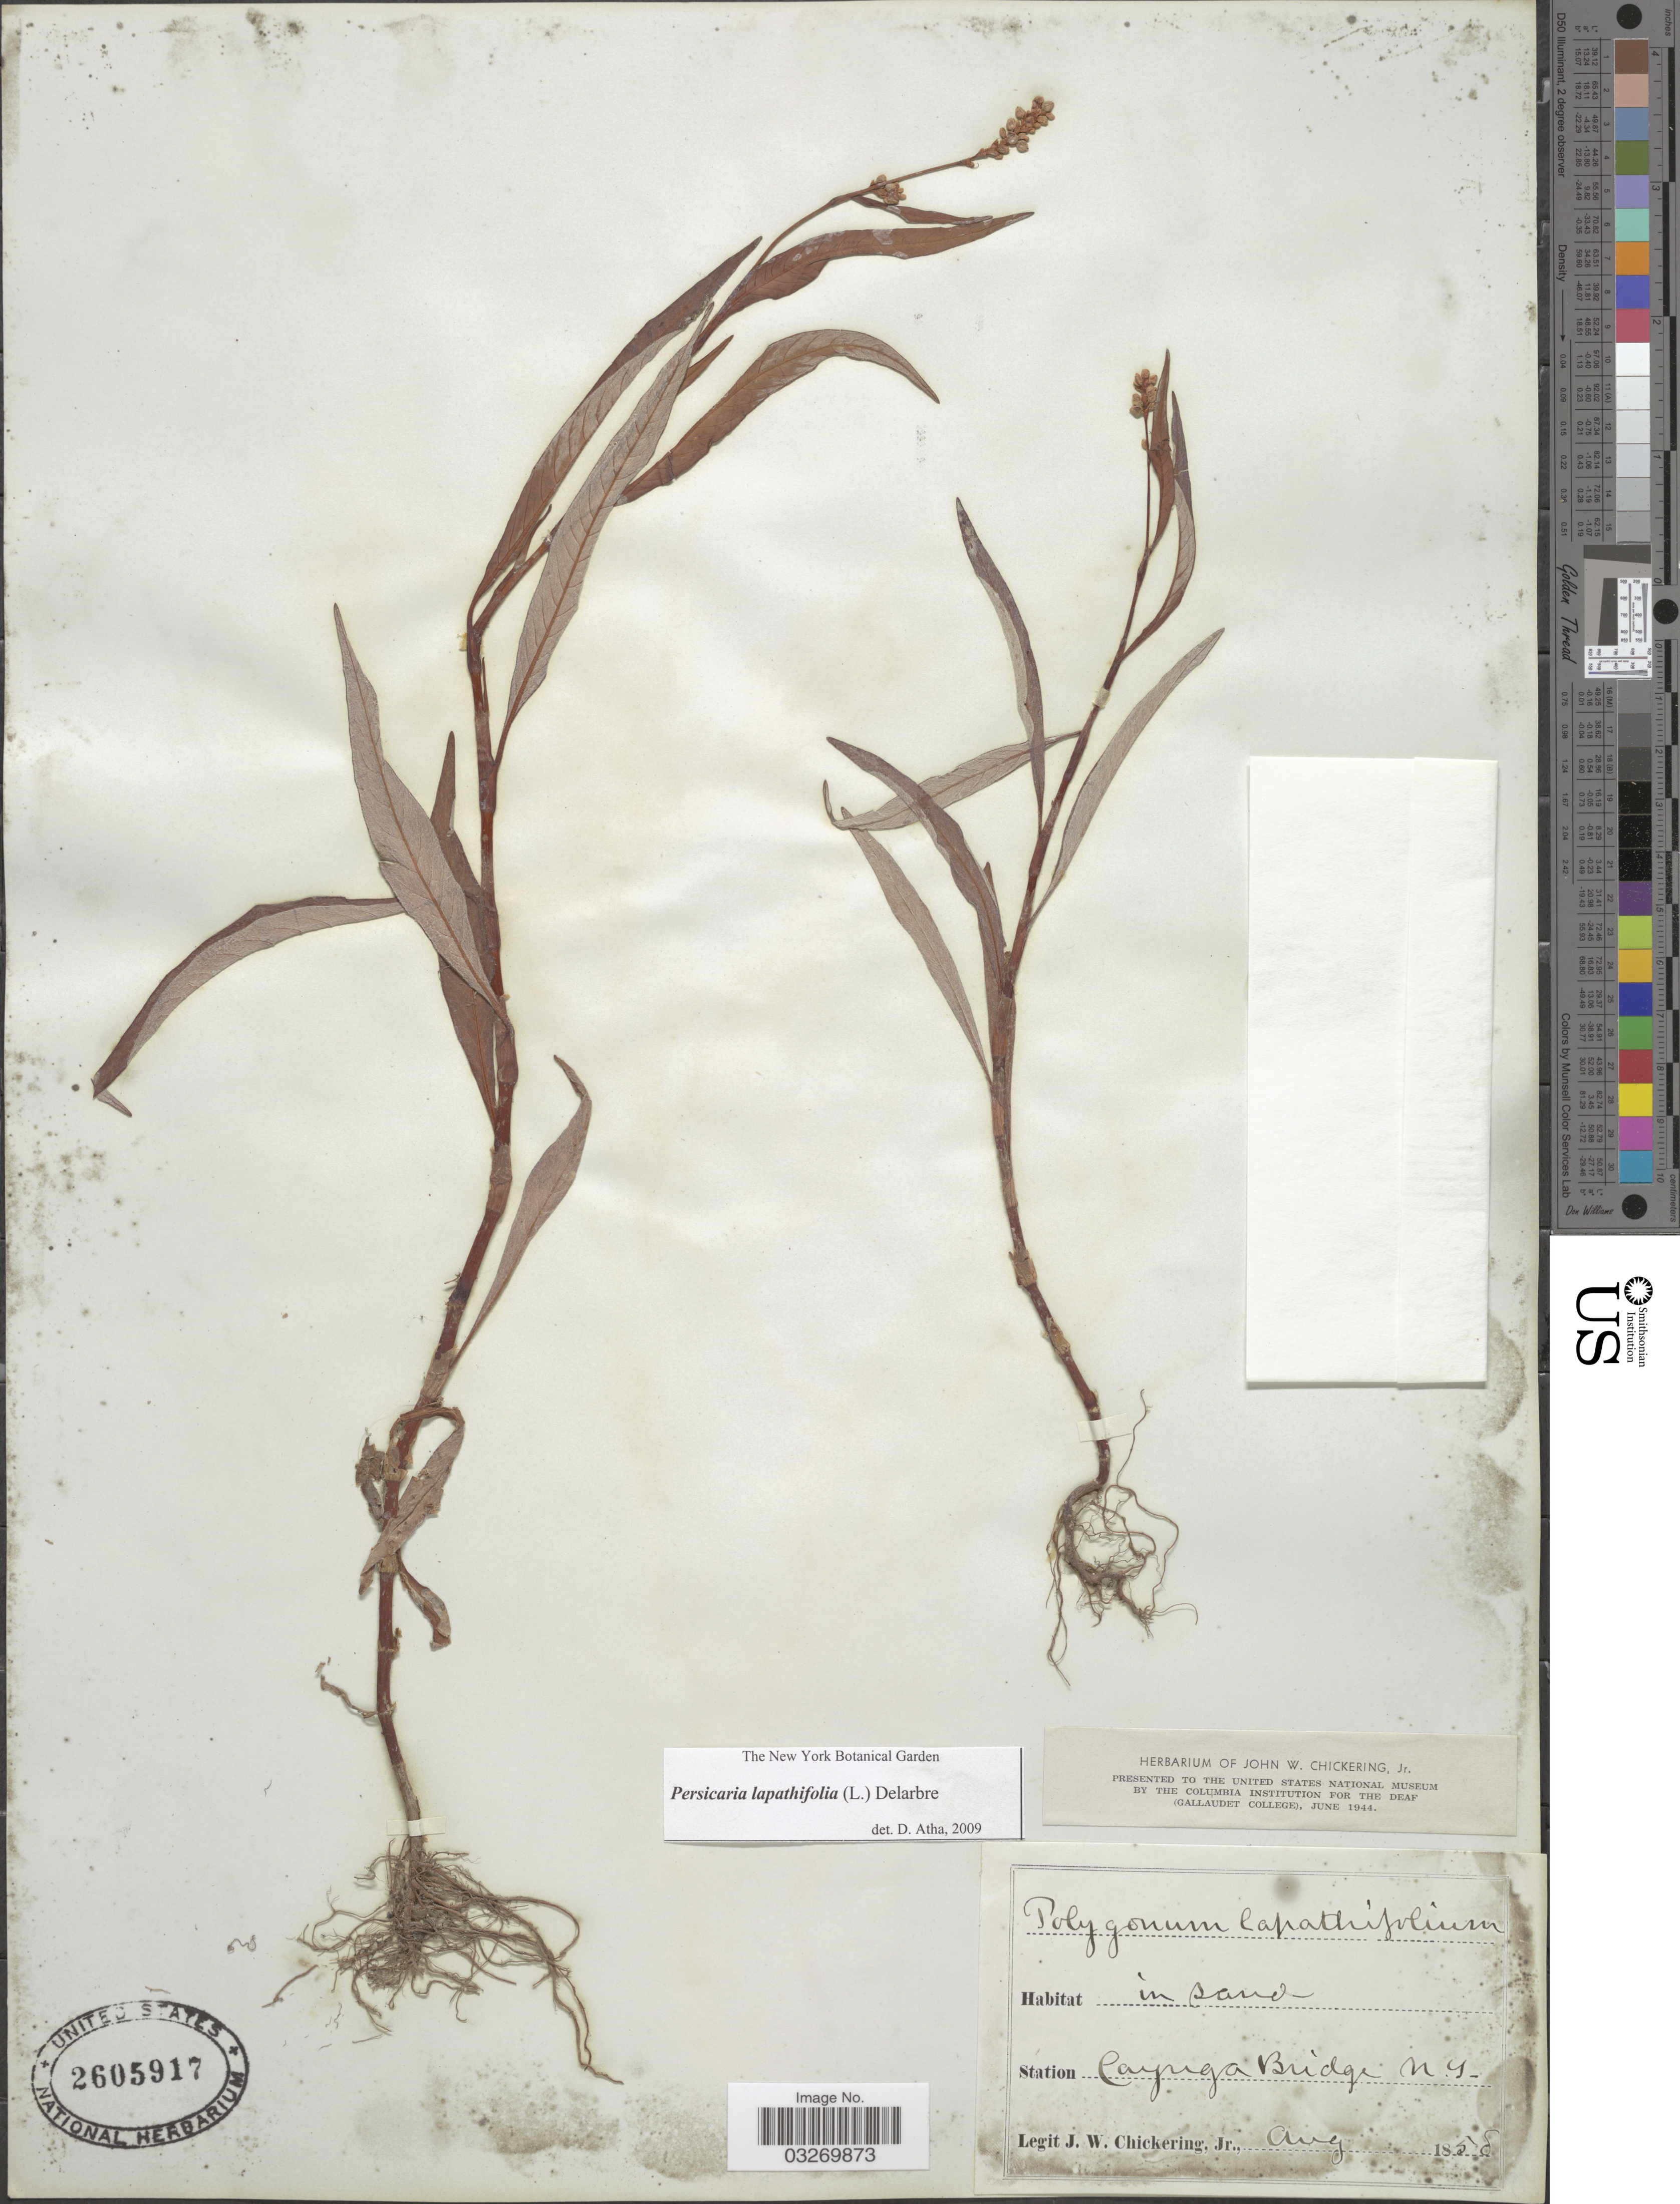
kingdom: Plantae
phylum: Tracheophyta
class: Magnoliopsida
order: Caryophyllales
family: Polygonaceae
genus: Persicaria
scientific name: Persicaria lapathifolia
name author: (L.) Delarbre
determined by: Atha, D. E.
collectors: J. W. Chickering Jr.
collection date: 1858-08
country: United States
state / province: New York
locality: Cayuga Bridge.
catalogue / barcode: US 2605917